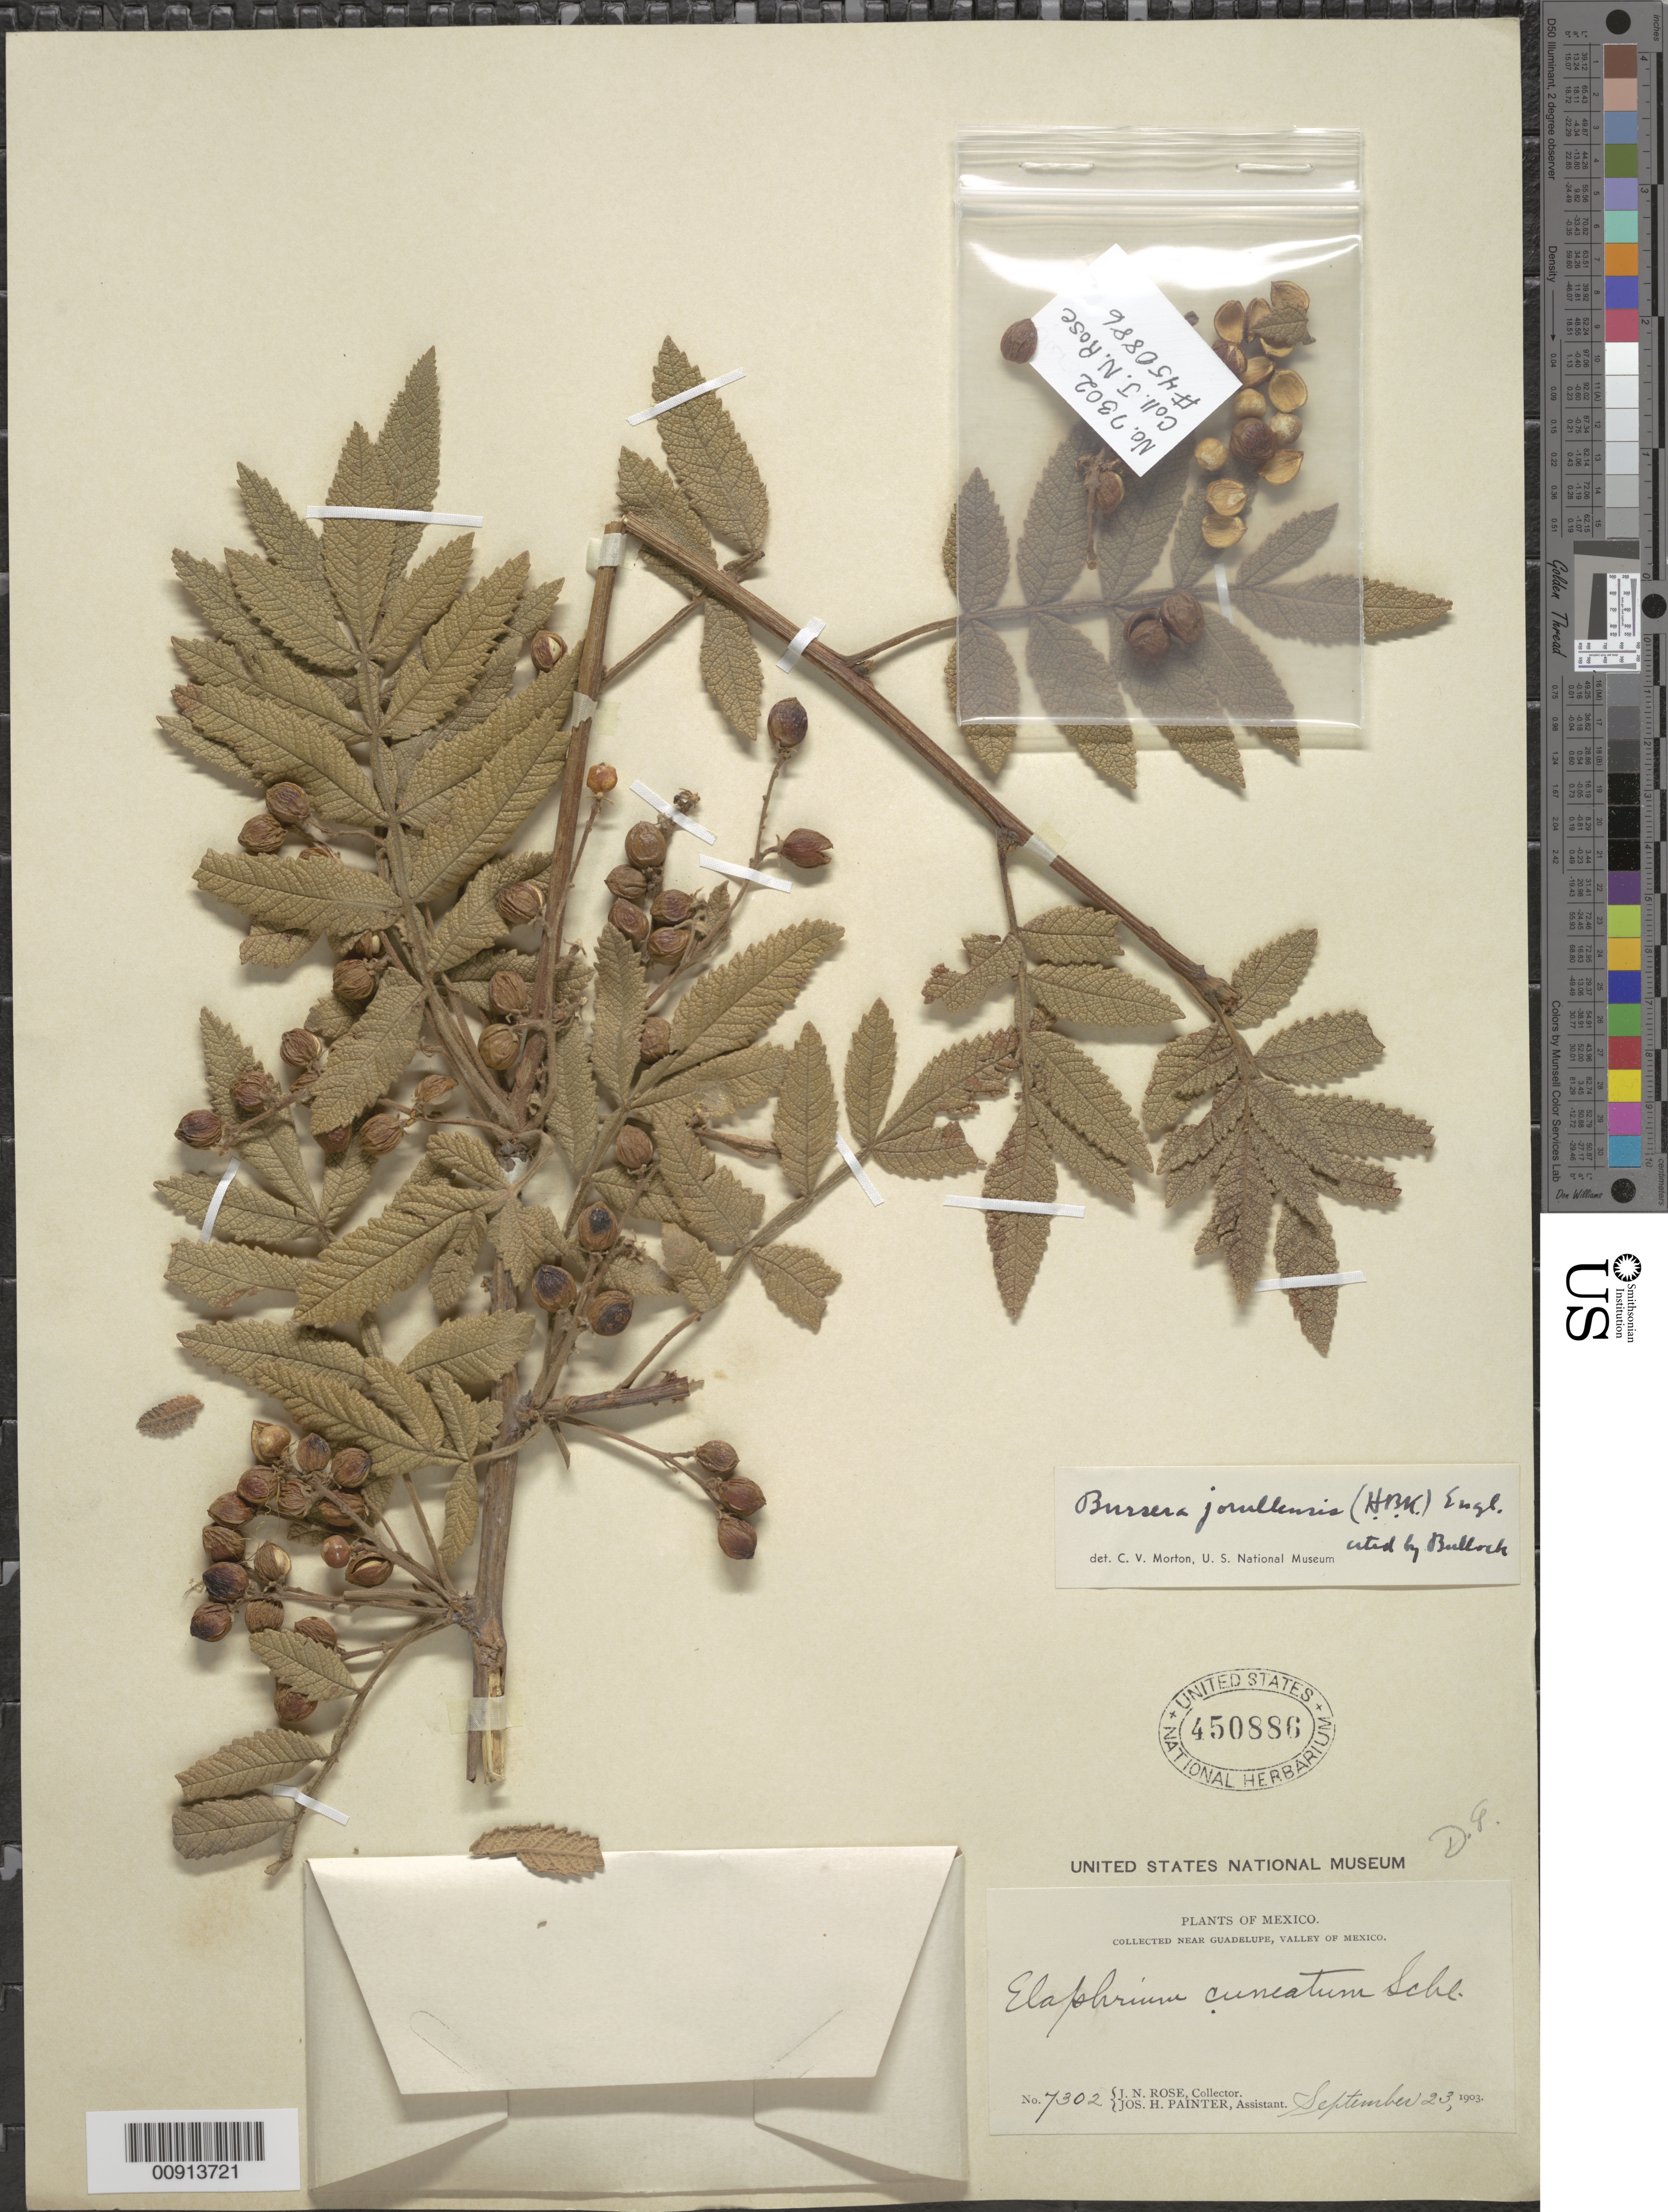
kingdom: Plantae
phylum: Tracheophyta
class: Magnoliopsida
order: Sapindales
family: Burseraceae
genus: Bursera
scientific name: Bursera jorullensis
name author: (Kunth) Engl.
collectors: J. N. Rose & J. H. Painter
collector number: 7302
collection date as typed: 23 Sep 1903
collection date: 1903-09-23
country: Mexico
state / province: Distrito Federal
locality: Near Guadalupe, Valley of Mexico.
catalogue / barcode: US 450886